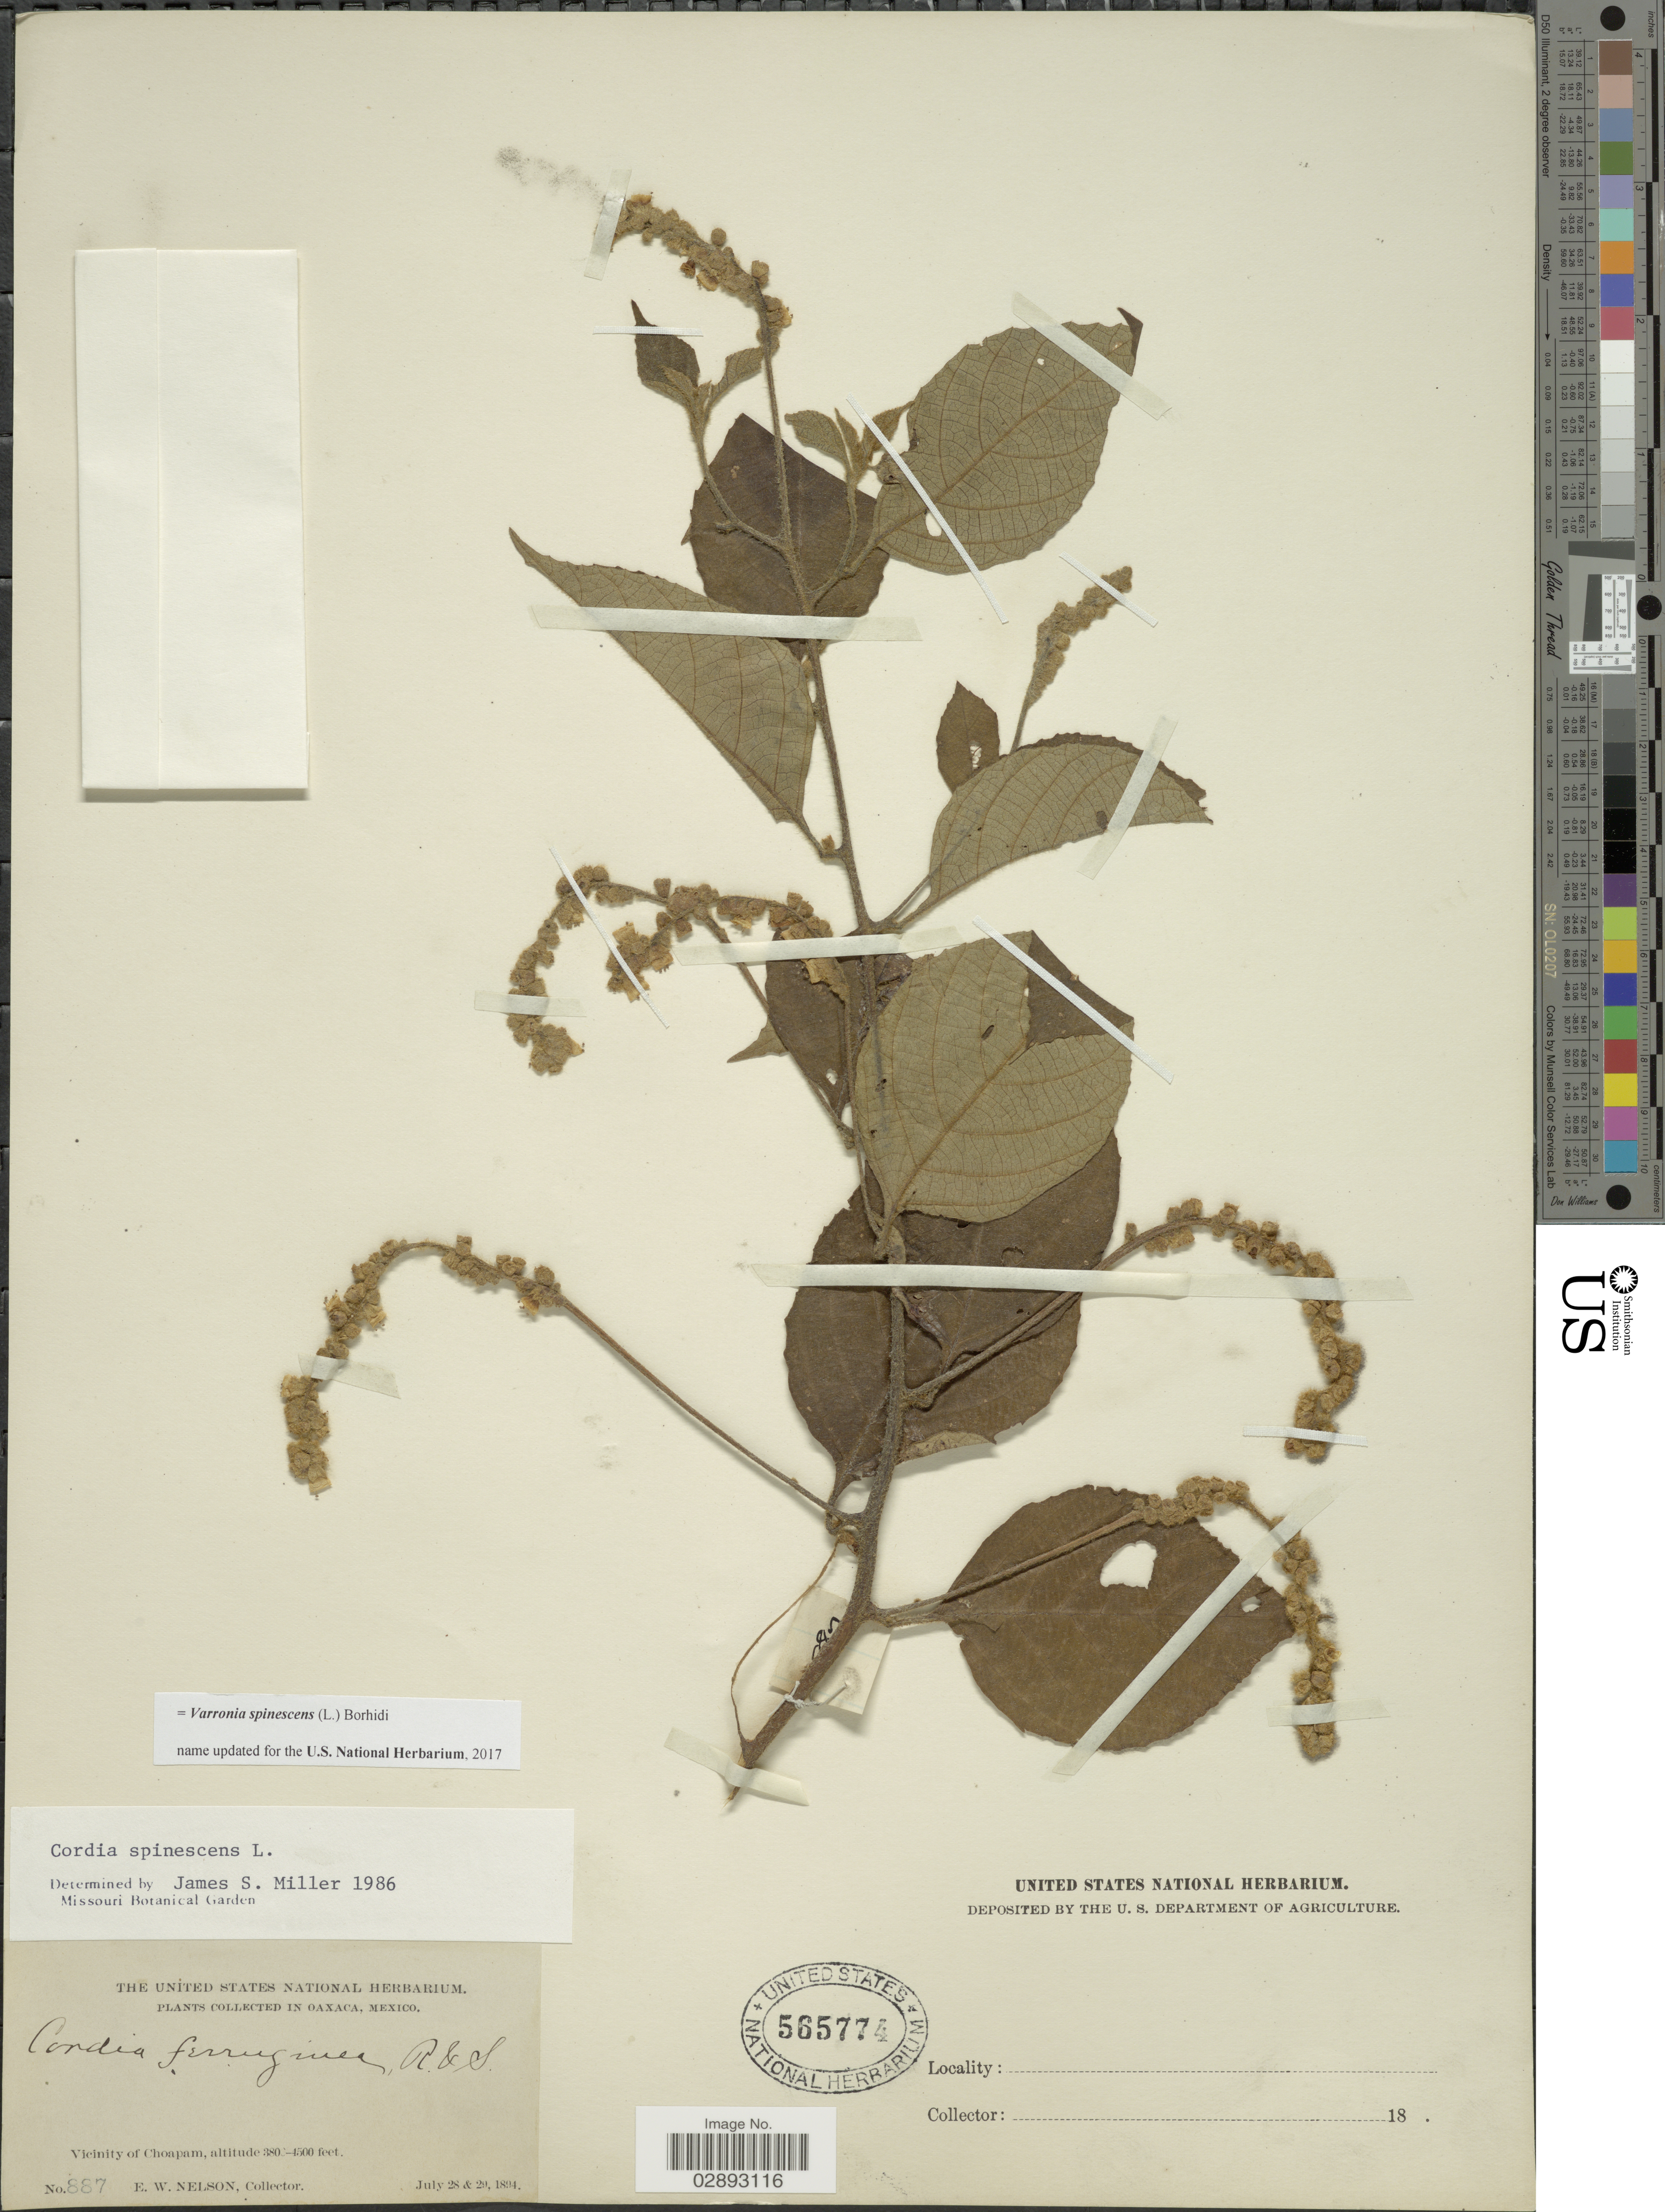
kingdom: Plantae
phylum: Tracheophyta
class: Magnoliopsida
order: Boraginales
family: Cordiaceae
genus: Varronia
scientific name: Varronia spinescens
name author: (L.) Borhidi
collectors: E. W. Nelson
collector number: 887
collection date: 1894-07-28/1894-07-29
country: Mexico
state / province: Oaxaca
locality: Vicinity of Choapam.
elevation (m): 1158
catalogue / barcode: US 565774